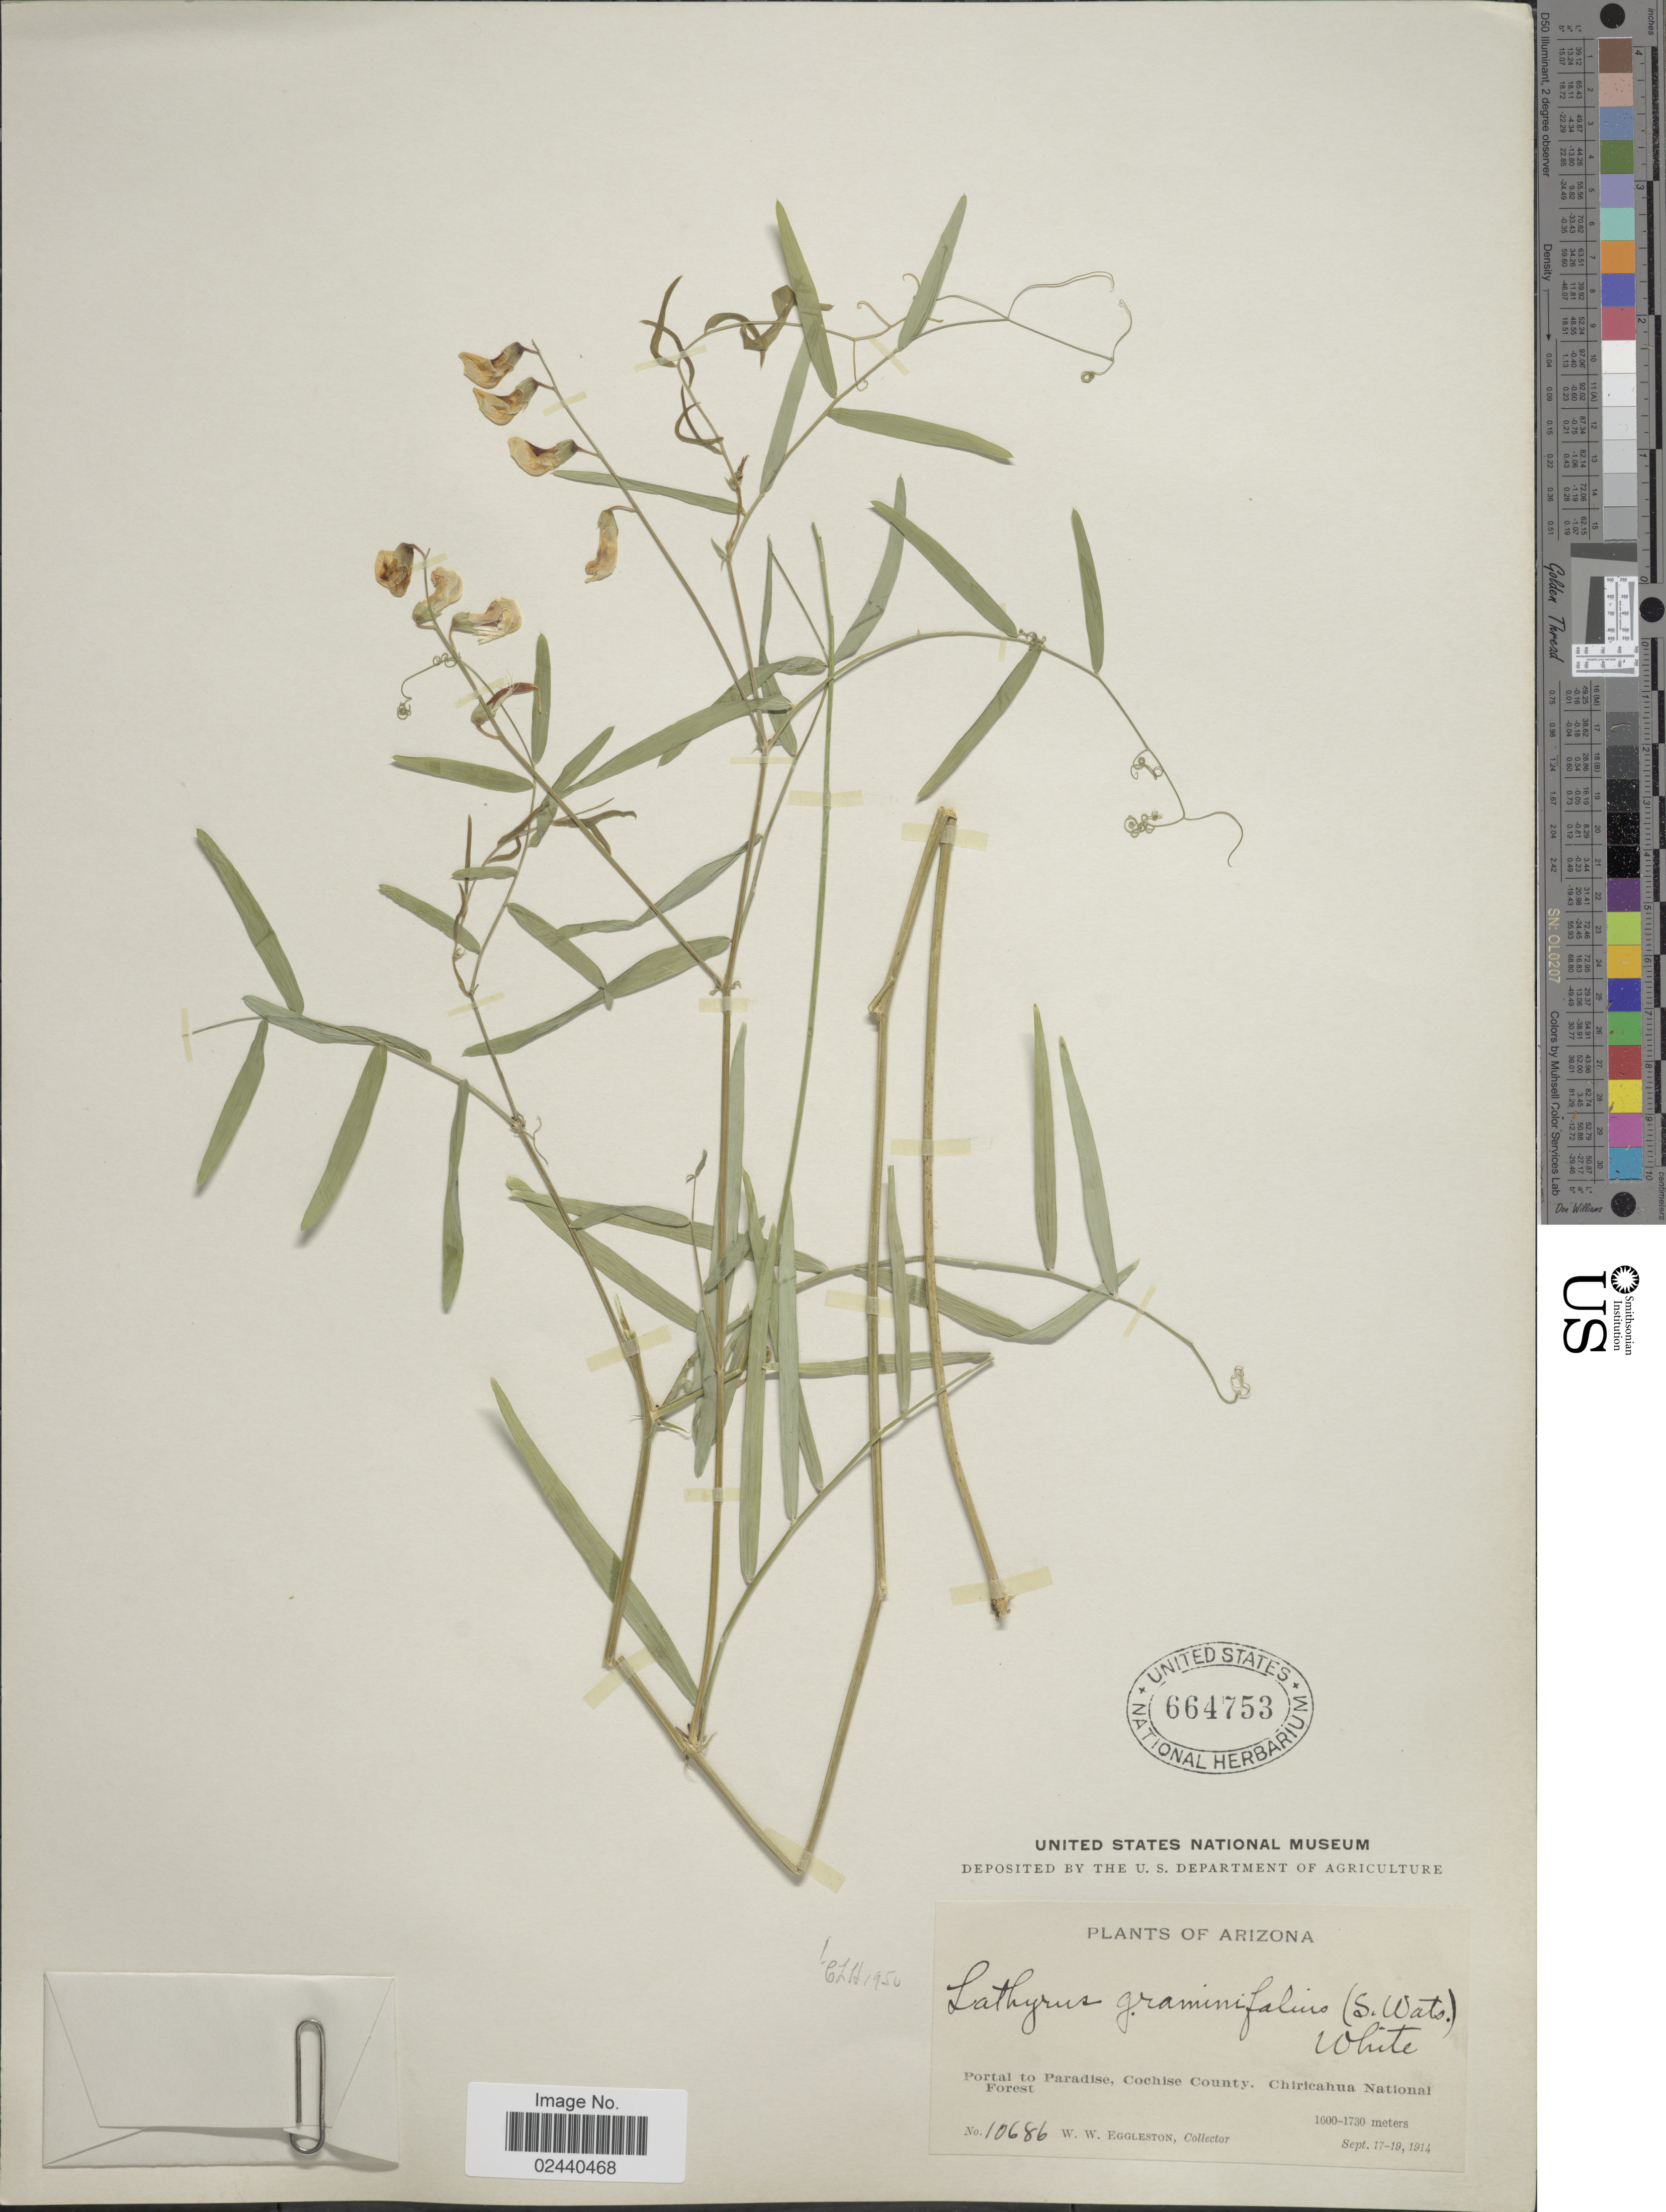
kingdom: Plantae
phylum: Tracheophyta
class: Magnoliopsida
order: Fabales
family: Fabaceae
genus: Lathyrus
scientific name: Lathyrus graminifolius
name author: (S. Watson) T.G. White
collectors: W. W. Eggleston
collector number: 10686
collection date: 1914-09-17/1914-09-19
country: United States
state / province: Arizona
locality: Portal to Paradise, Cochise County, Chiricahua National Forest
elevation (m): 1600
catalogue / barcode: US 664753